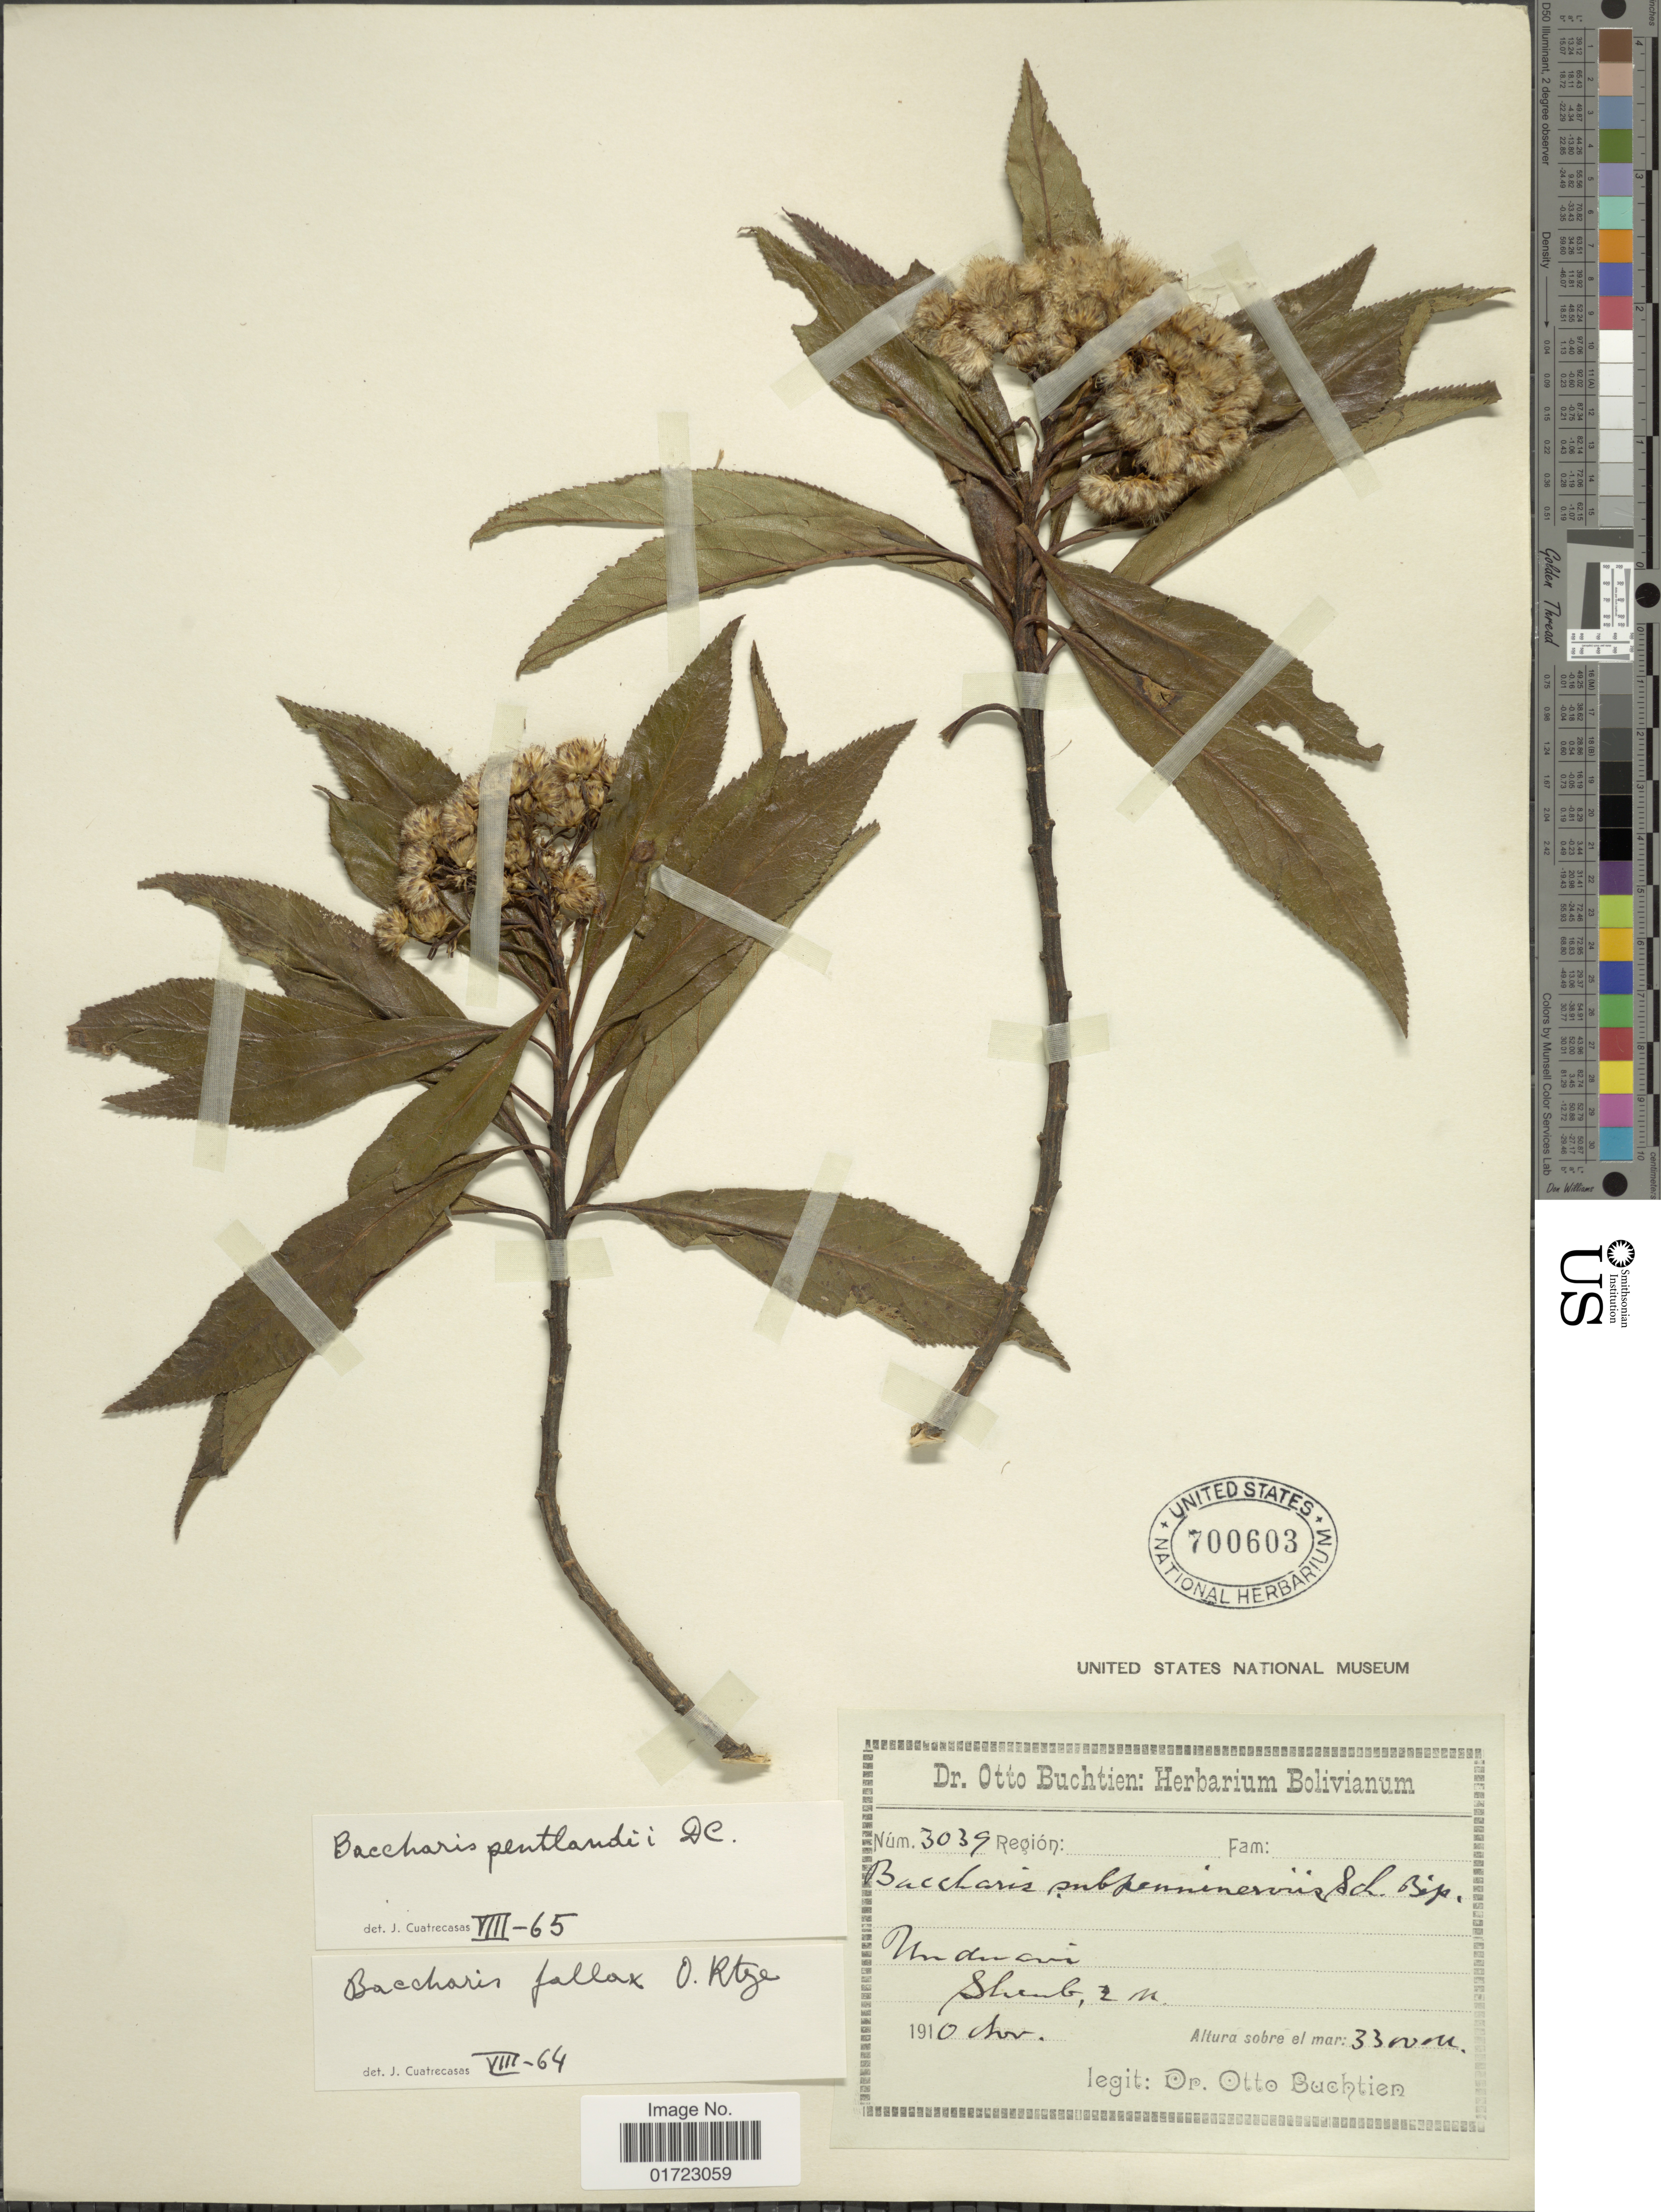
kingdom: Plantae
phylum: Tracheophyta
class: Magnoliopsida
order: Asterales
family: Asteraceae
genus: Baccharis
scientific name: Baccharis pentlandii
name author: DC.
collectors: O. Buchtien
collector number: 3039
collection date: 1910-11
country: Bolivia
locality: Anduavi.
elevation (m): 3300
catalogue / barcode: US 700603